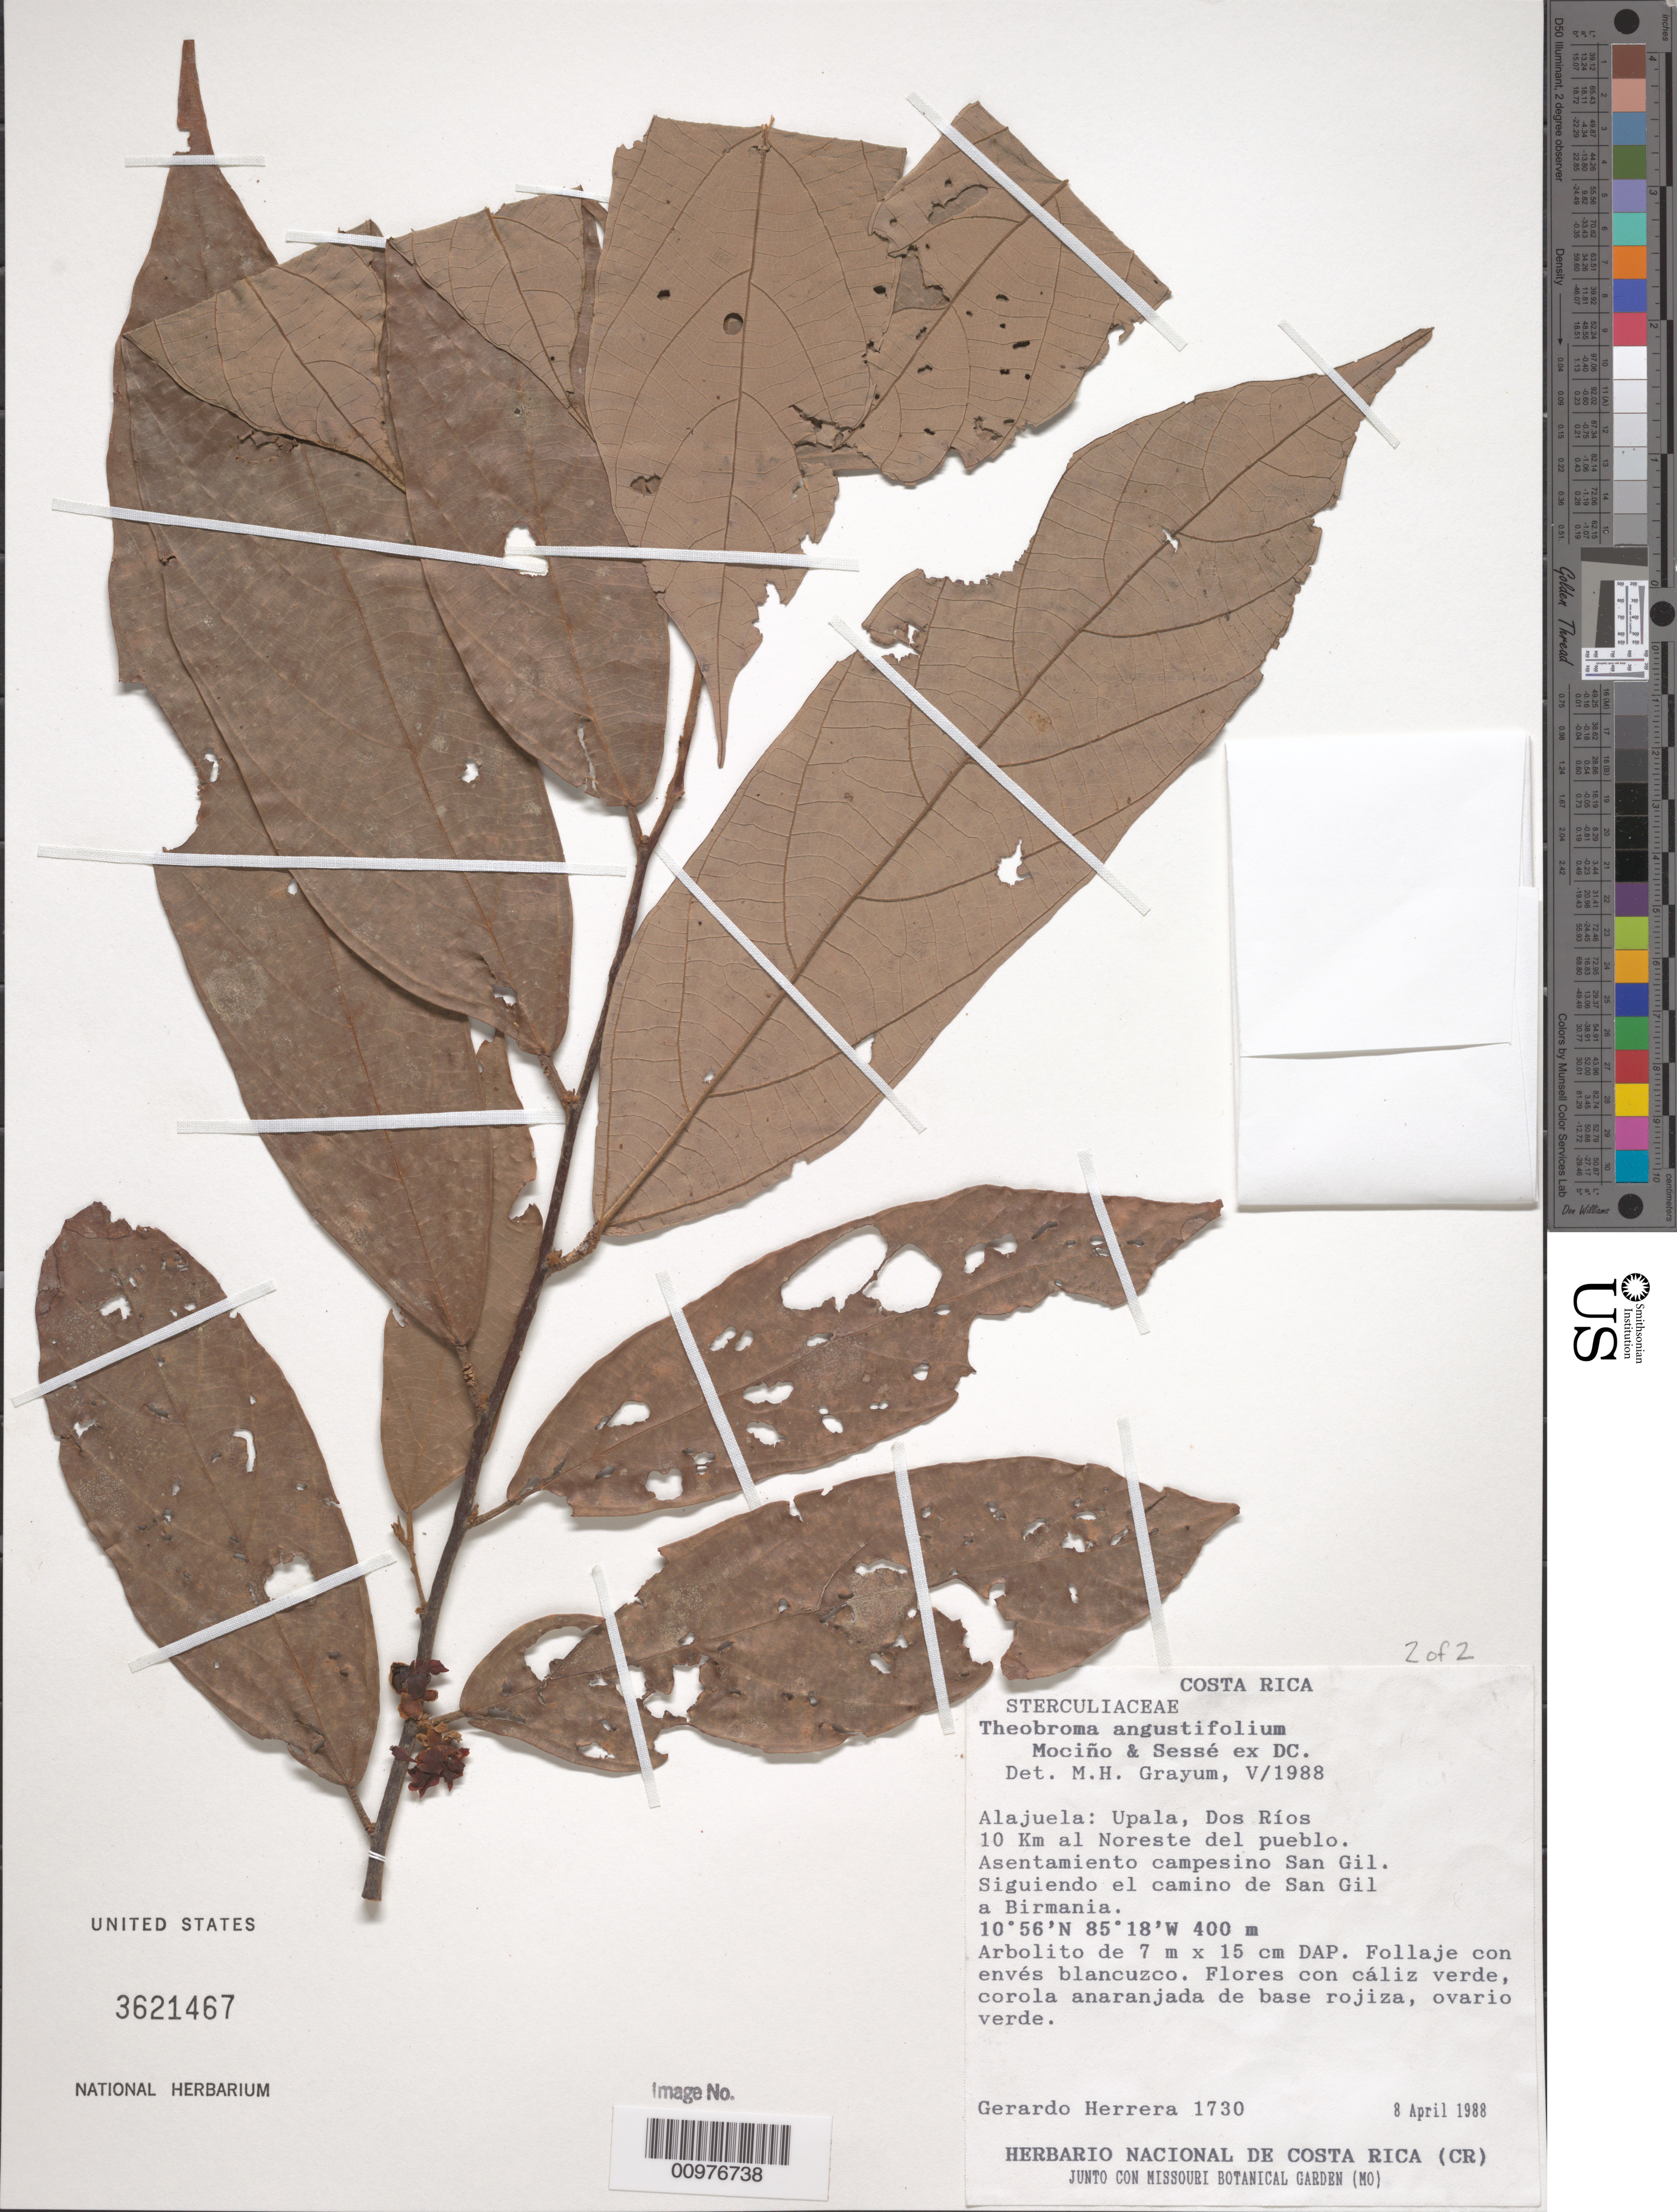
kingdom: Plantae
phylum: Tracheophyta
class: Magnoliopsida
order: Malvales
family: Malvaceae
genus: Theobroma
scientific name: Theobroma angustifolium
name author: DC.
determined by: Dorr, Laurence J., Curator (BOT), Smithsonian Institution - National Museum of Natural History (UNITED STATES)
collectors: G. Herrera Ch.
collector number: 1730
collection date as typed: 08 Apr 1988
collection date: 1988-04-08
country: Costa Rica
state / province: Alajuela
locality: Upala, Dos Ríos. 10 km NE del pueblo. Asentamiento campesino San Gil. Siguiendo el camino de San Gil a Birmania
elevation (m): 400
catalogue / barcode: US 3621467